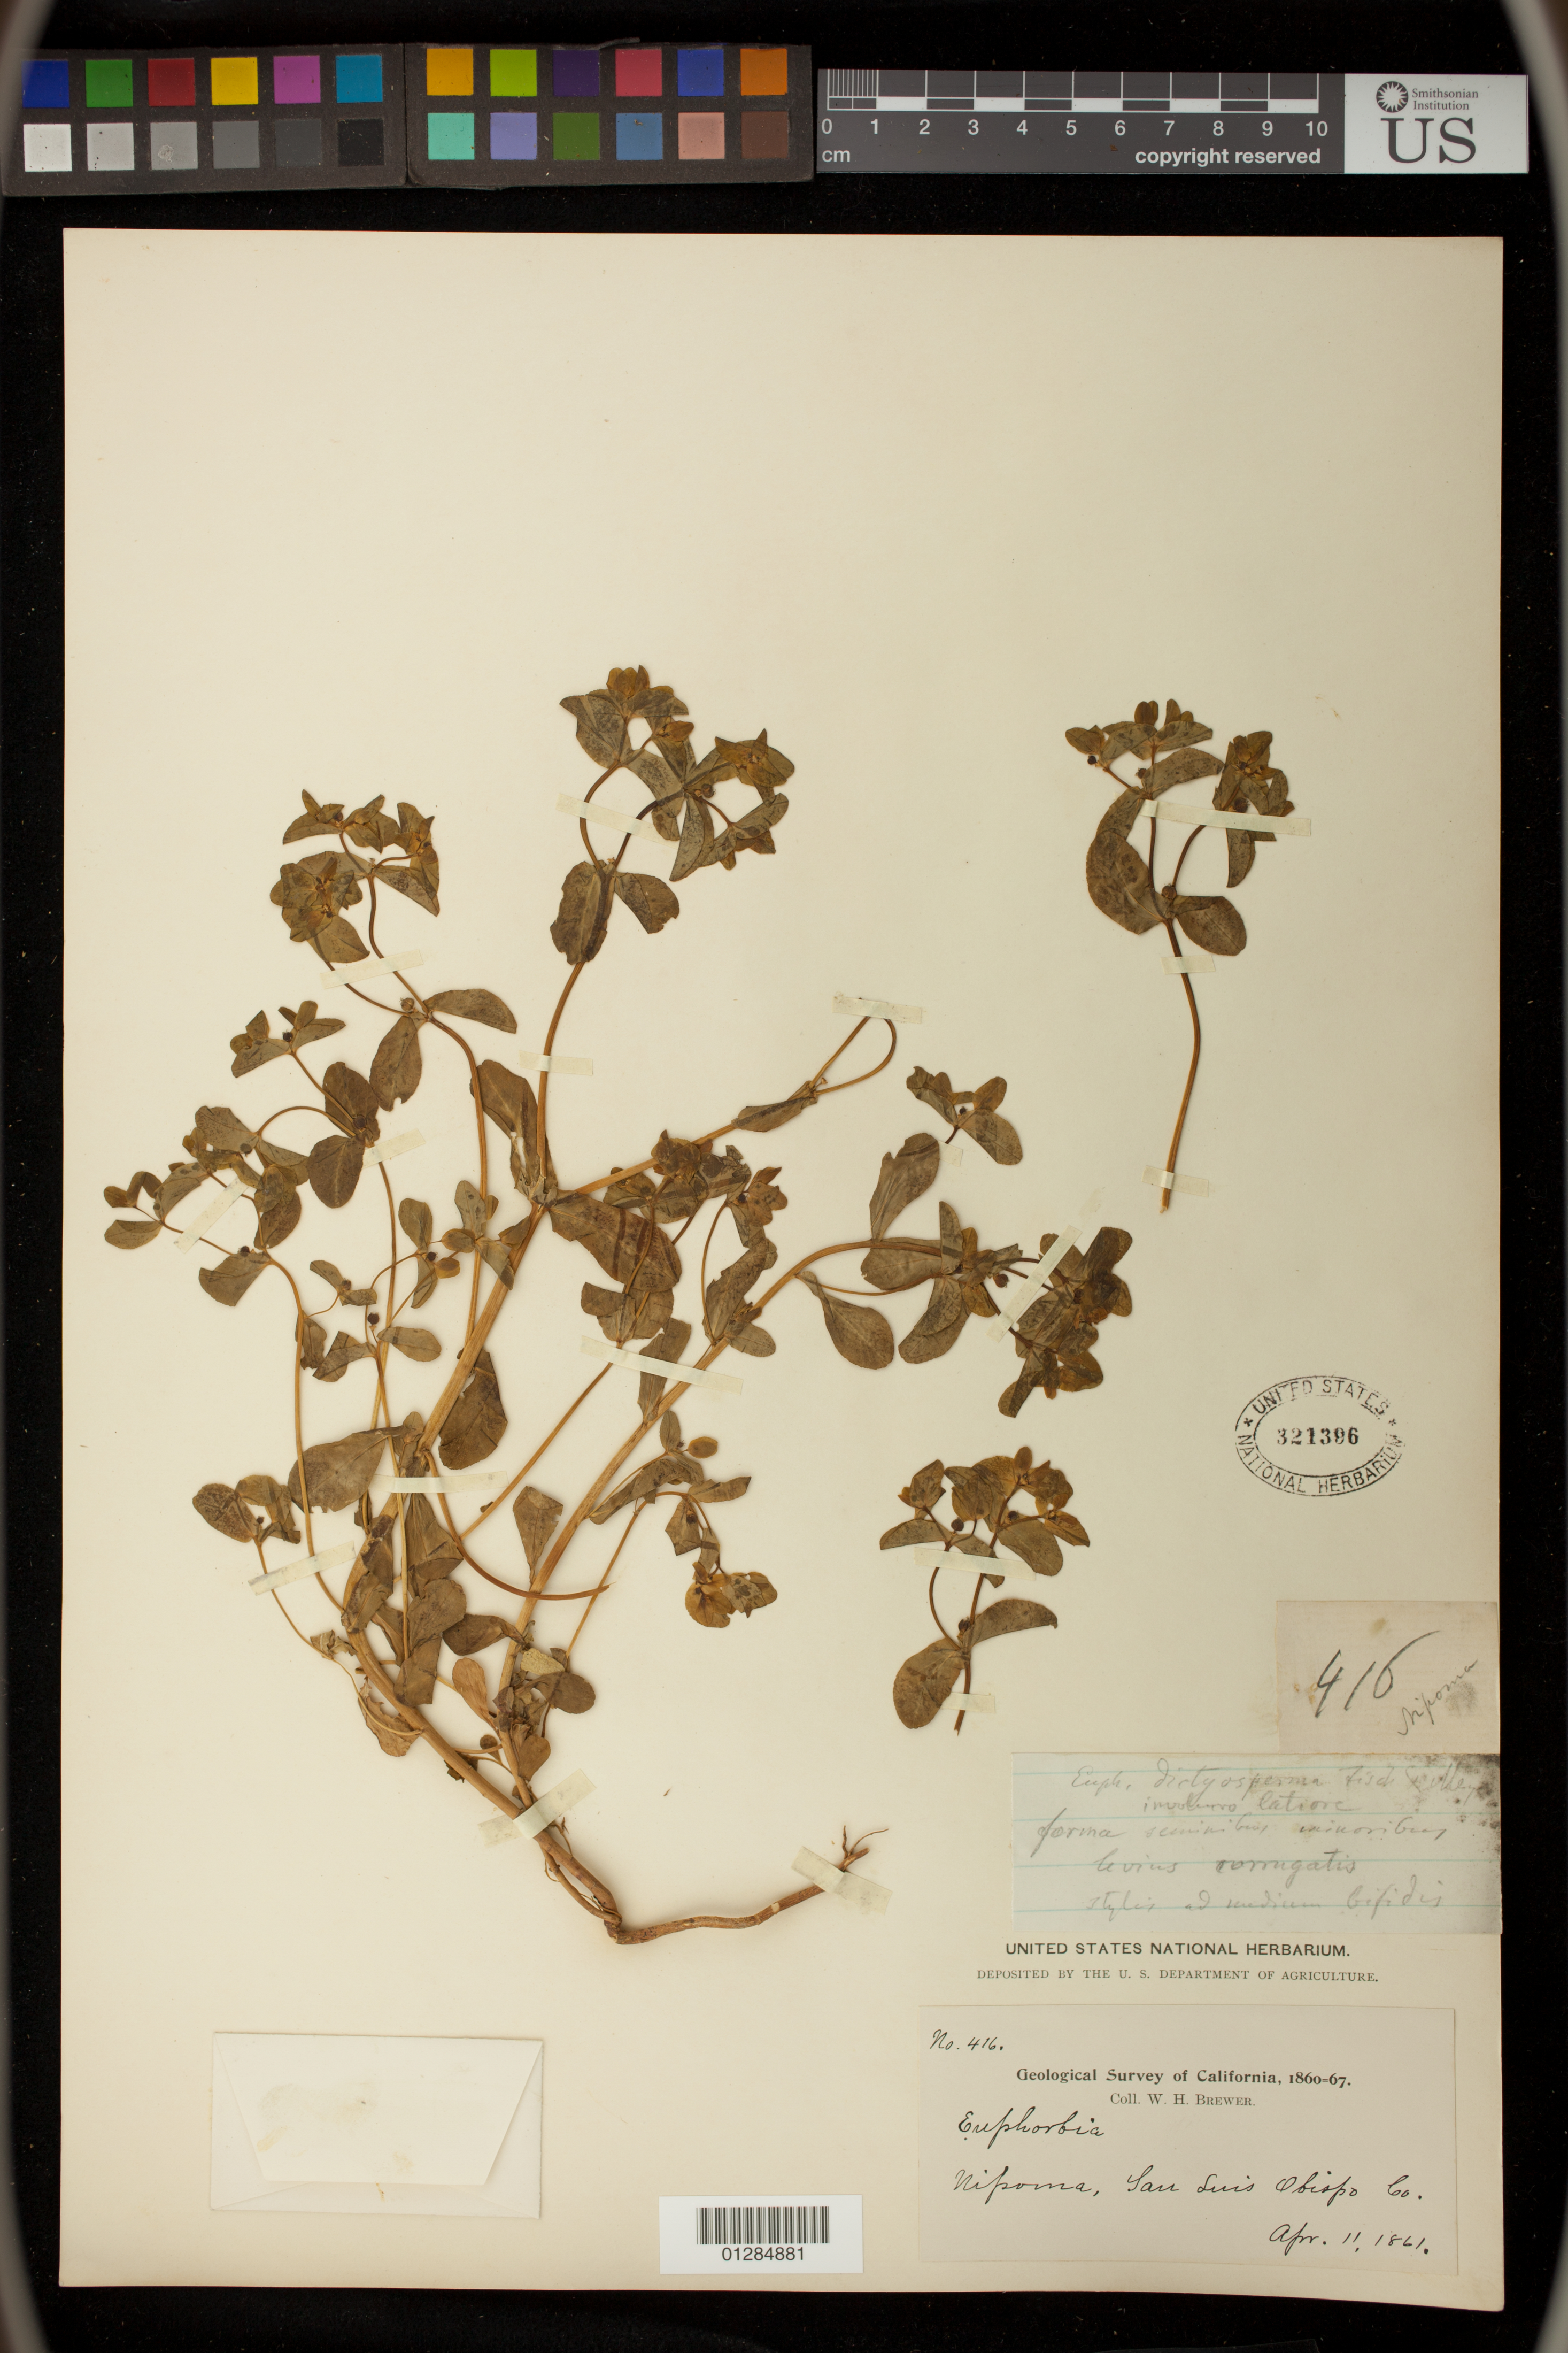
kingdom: Plantae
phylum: Tracheophyta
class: Magnoliopsida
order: Malpighiales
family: Euphorbiaceae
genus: Euphorbia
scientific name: Euphorbia spathulata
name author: Lam.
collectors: W. H. Brewer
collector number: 416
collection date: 1861-04-11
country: United States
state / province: California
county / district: San Luis Obispo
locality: Nipomo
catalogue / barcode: US 321396